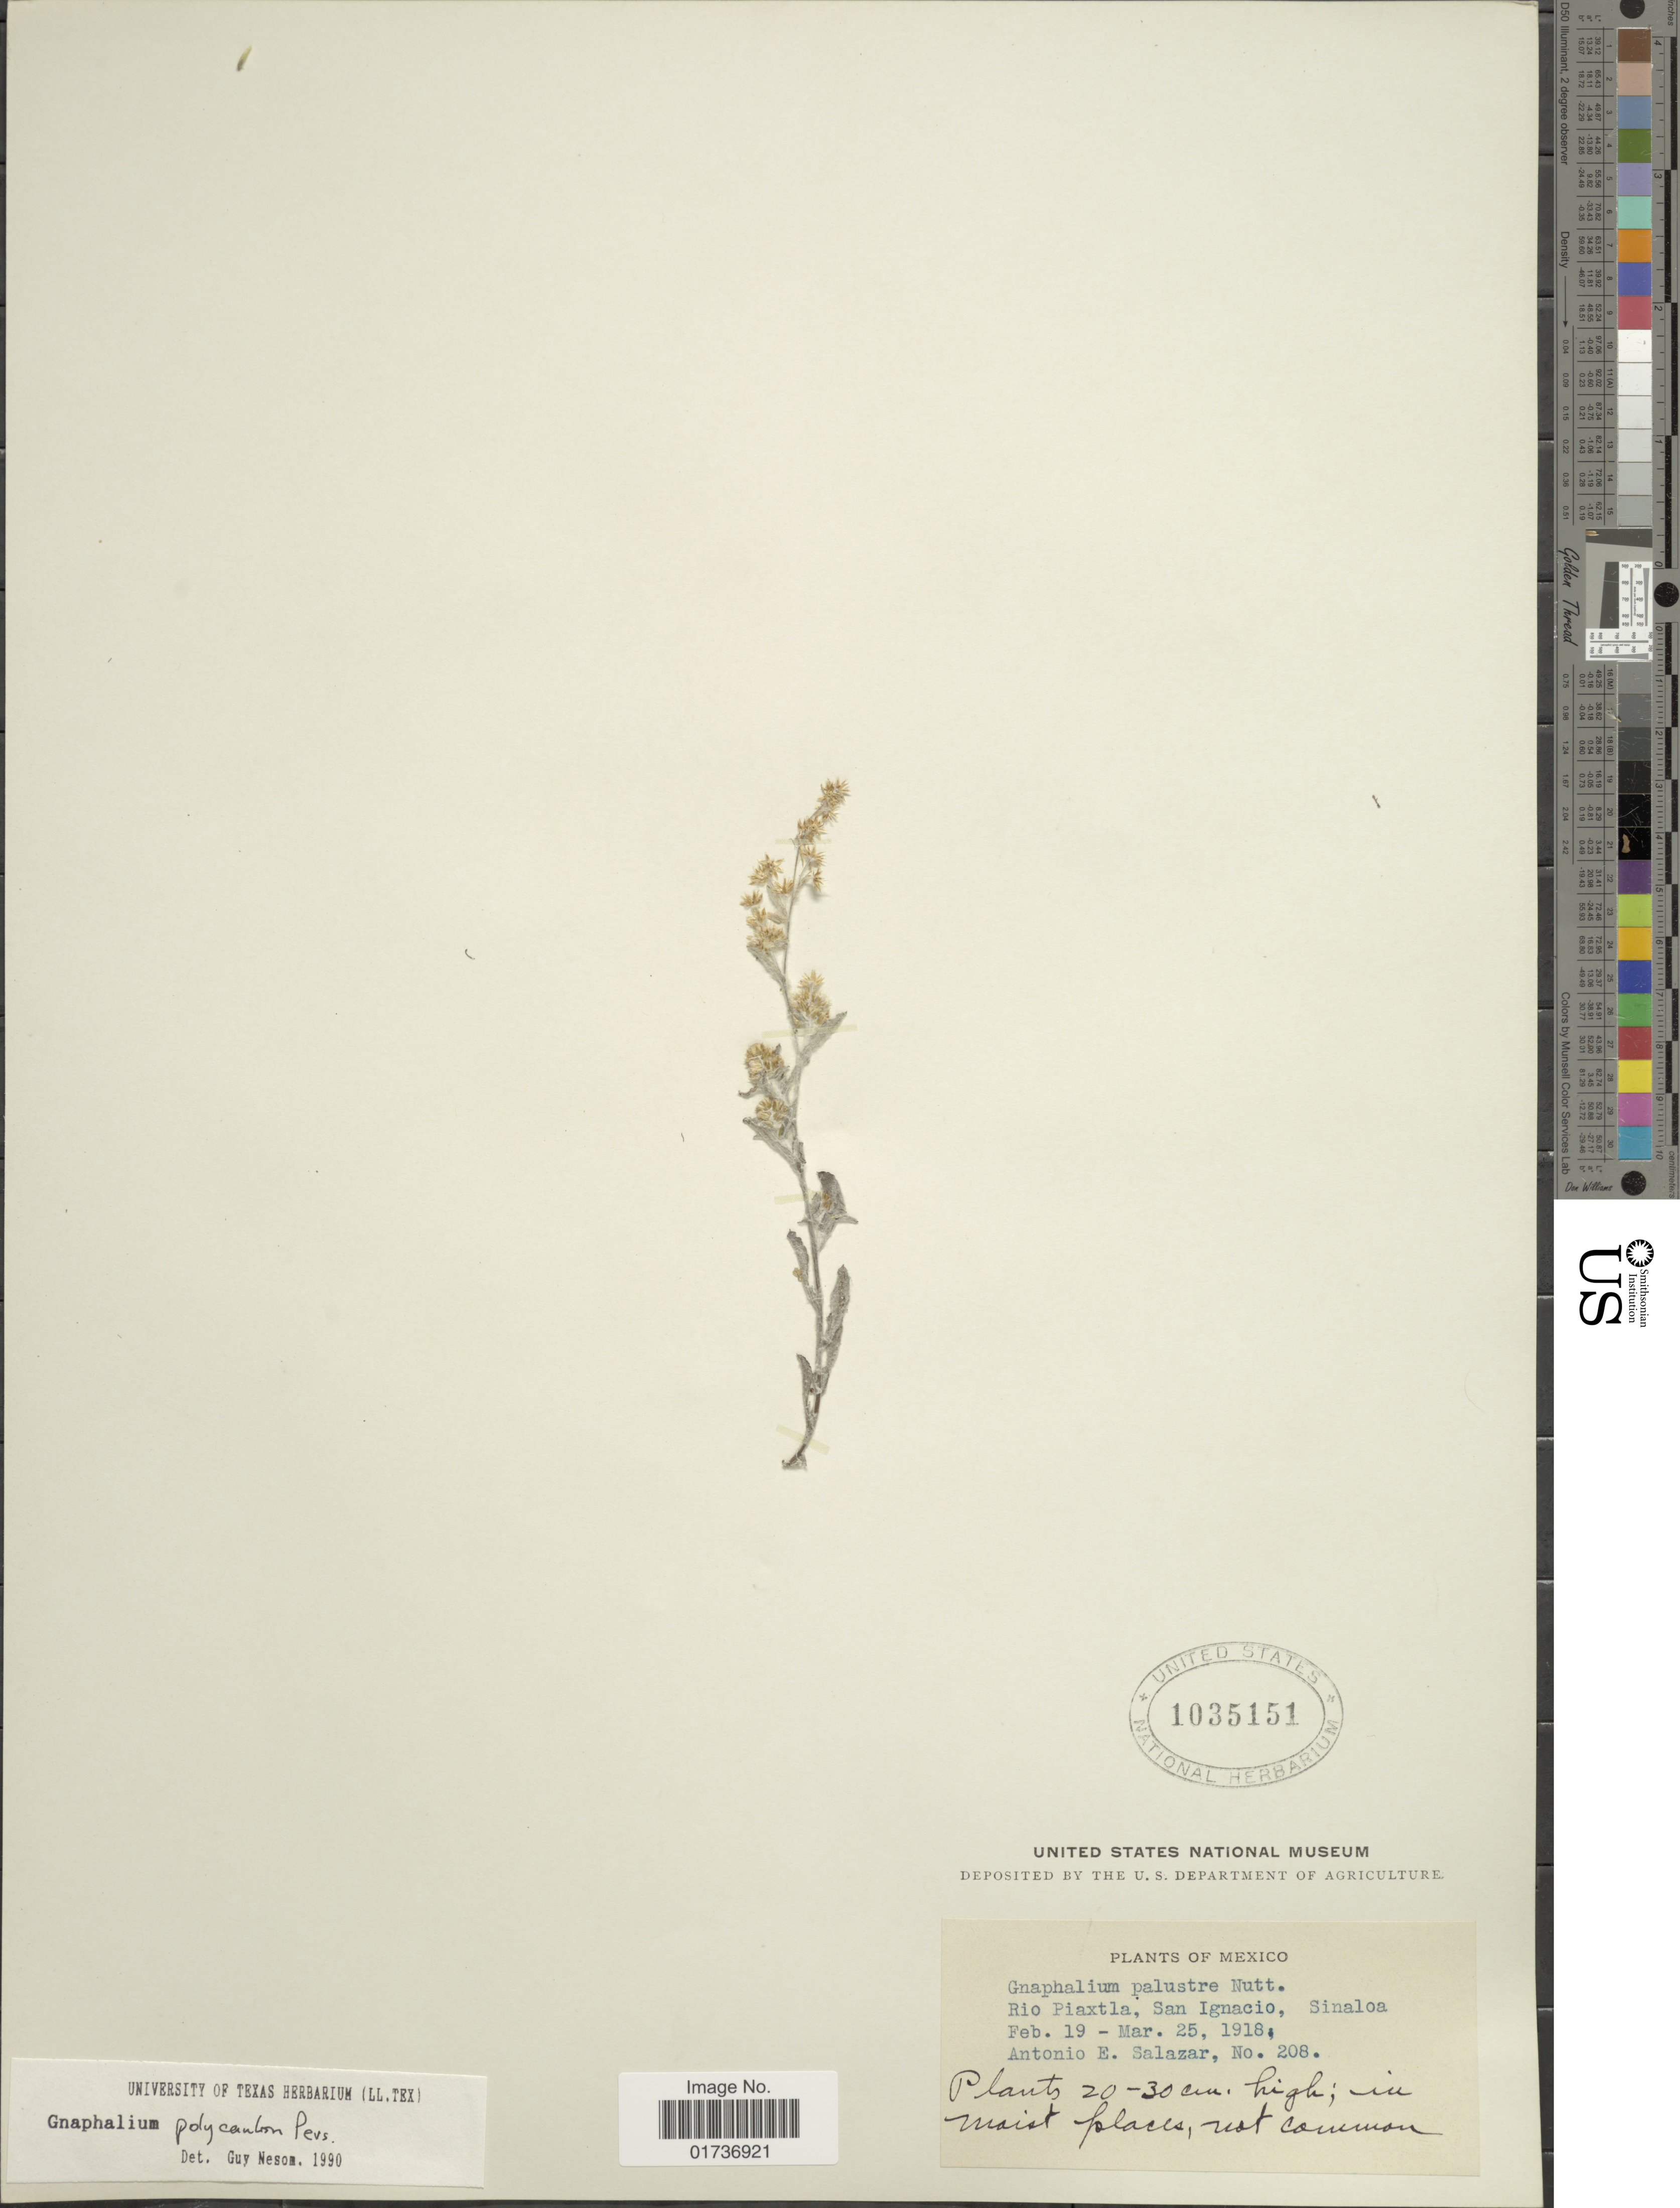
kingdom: Plantae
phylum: Tracheophyta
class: Magnoliopsida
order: Asterales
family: Asteraceae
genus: Gnaphalium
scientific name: Gnaphalium polycaulon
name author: Pers.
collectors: A. E. Salazar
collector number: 208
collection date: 1918-02-19/1918-03-25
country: Mexico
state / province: Sinaloa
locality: Rio Piaxtla, San Ignacio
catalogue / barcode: US 1035151